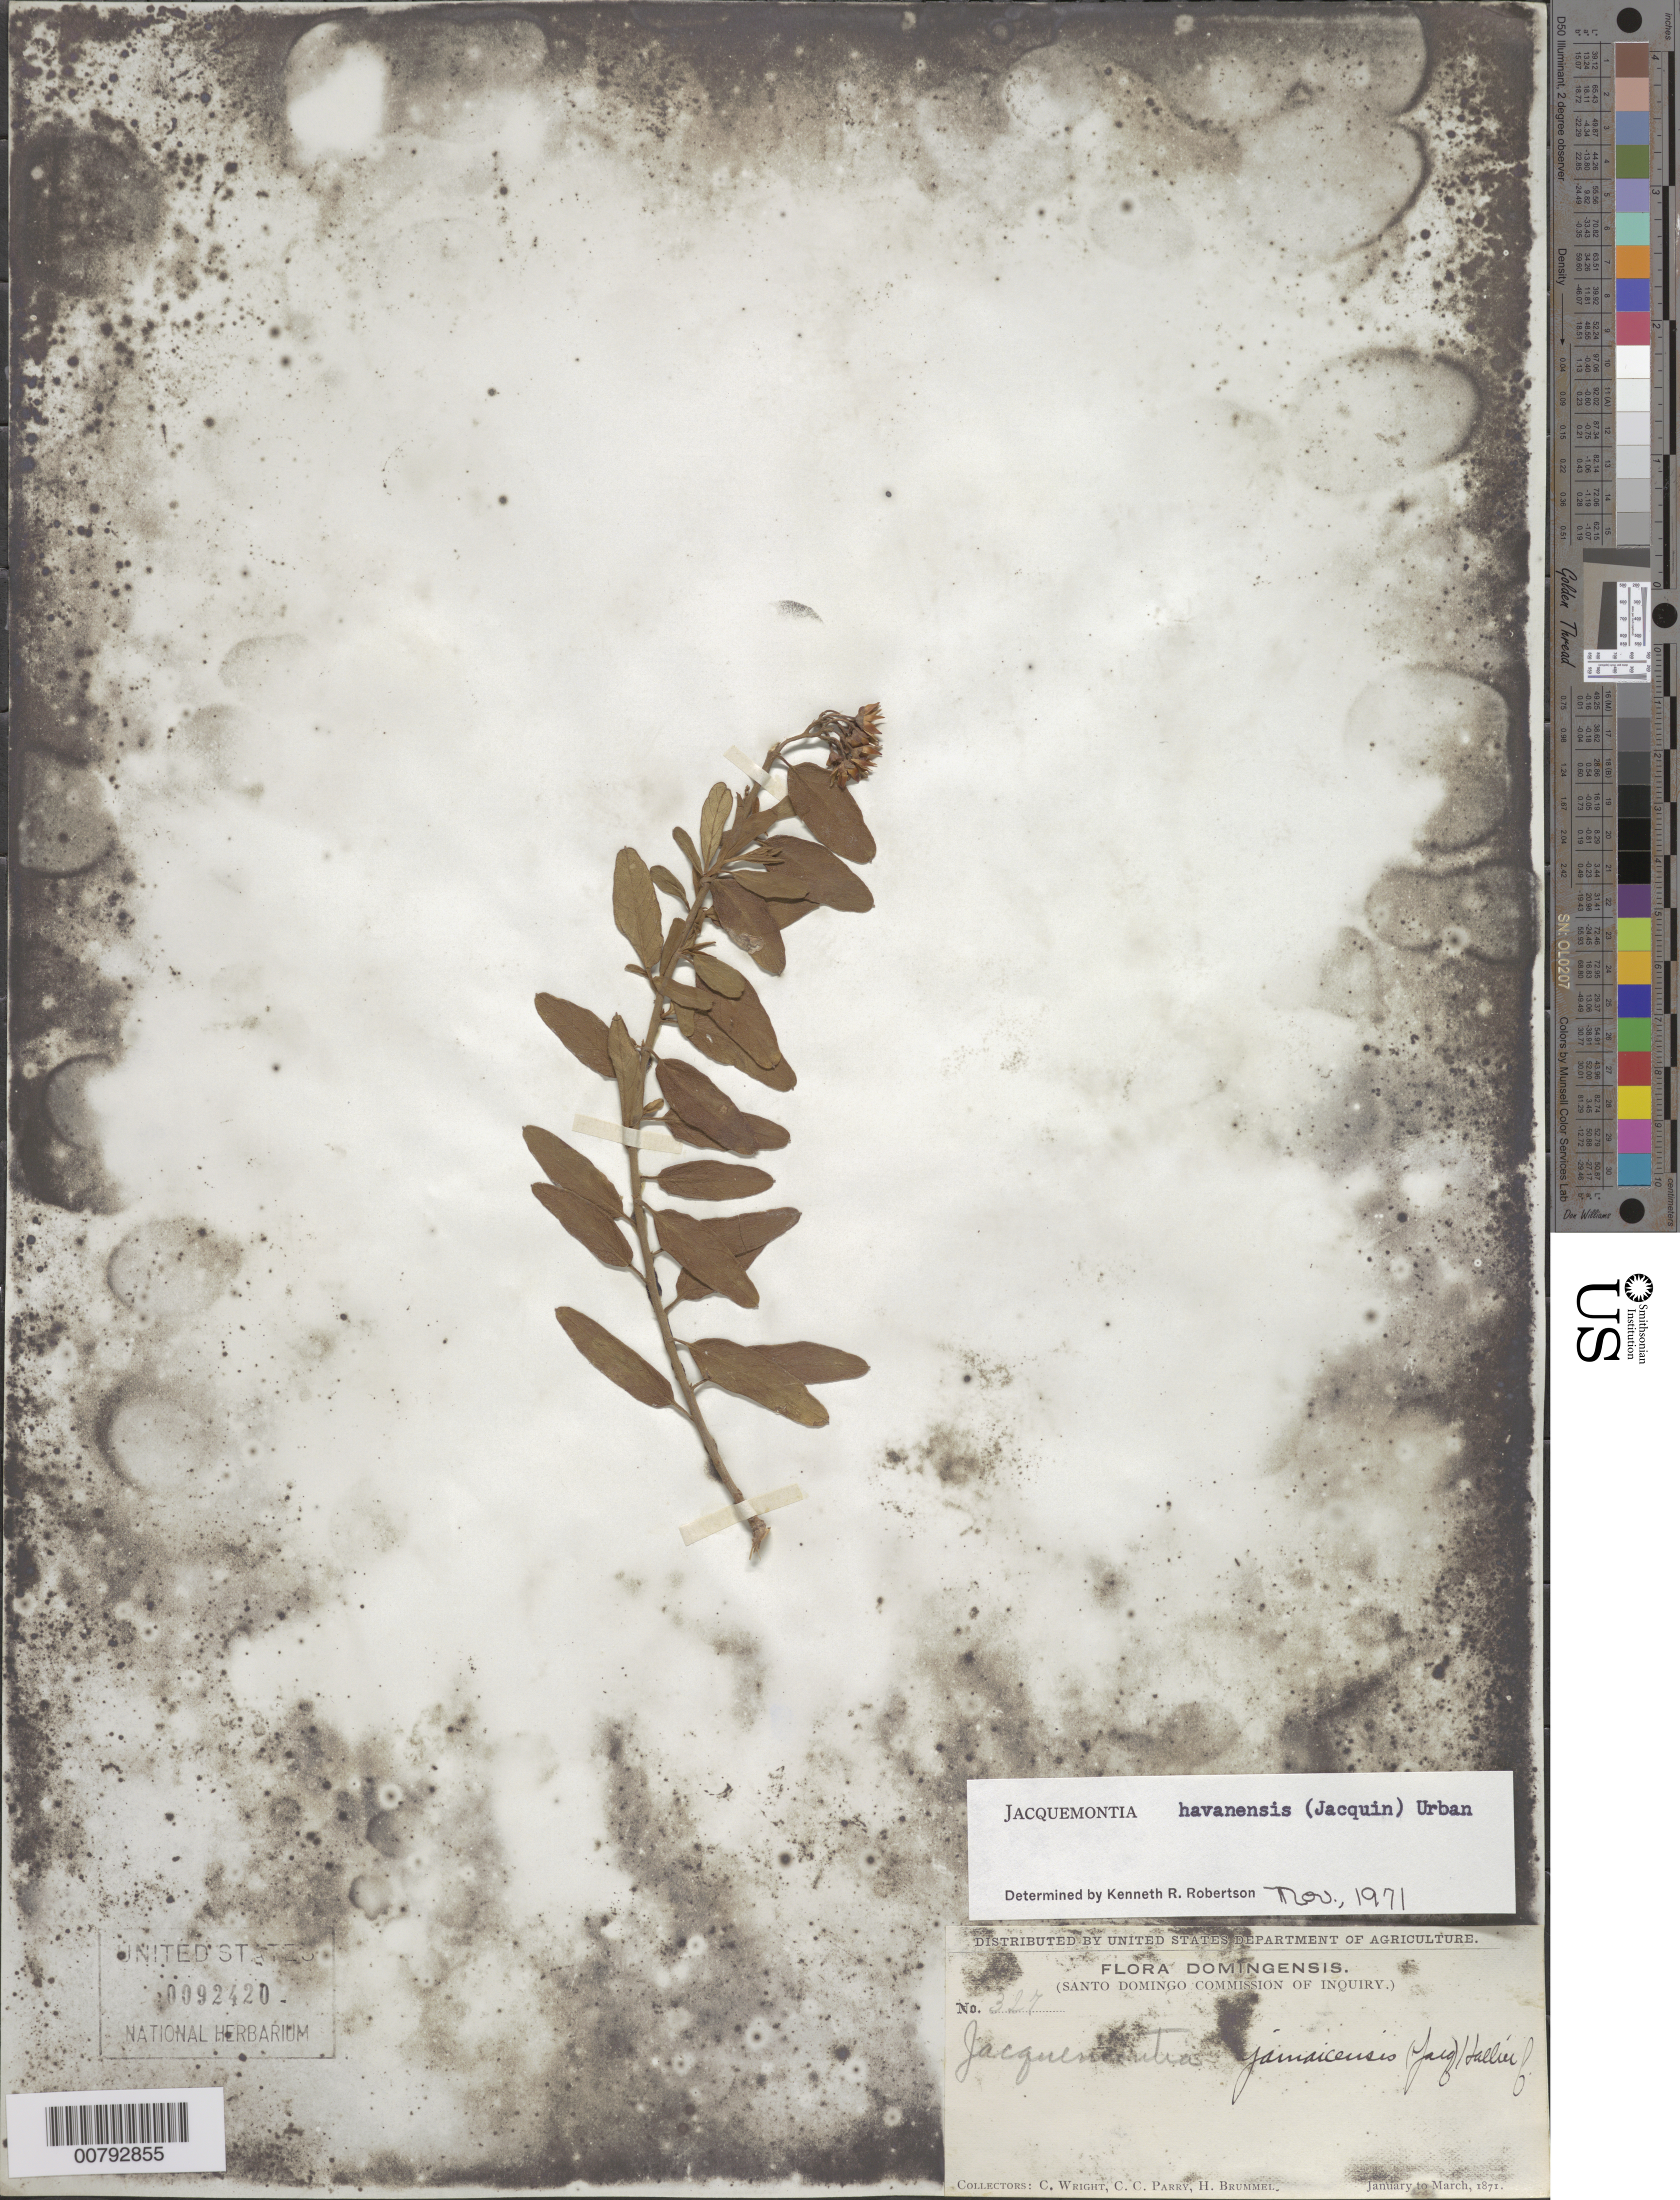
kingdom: Plantae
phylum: Tracheophyta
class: Magnoliopsida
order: Solanales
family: Convolvulaceae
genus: Jacquemontia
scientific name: Jacquemontia havanensis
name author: (Jacq.) Urb.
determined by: Robertson, K. R.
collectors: C. Wright, C. C. Parry & H. Brummel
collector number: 327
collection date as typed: Jan 1871 to -- Mar 1871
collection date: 1871-01/1871-03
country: Dominican Republic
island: Hispaniola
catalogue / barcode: US 92420